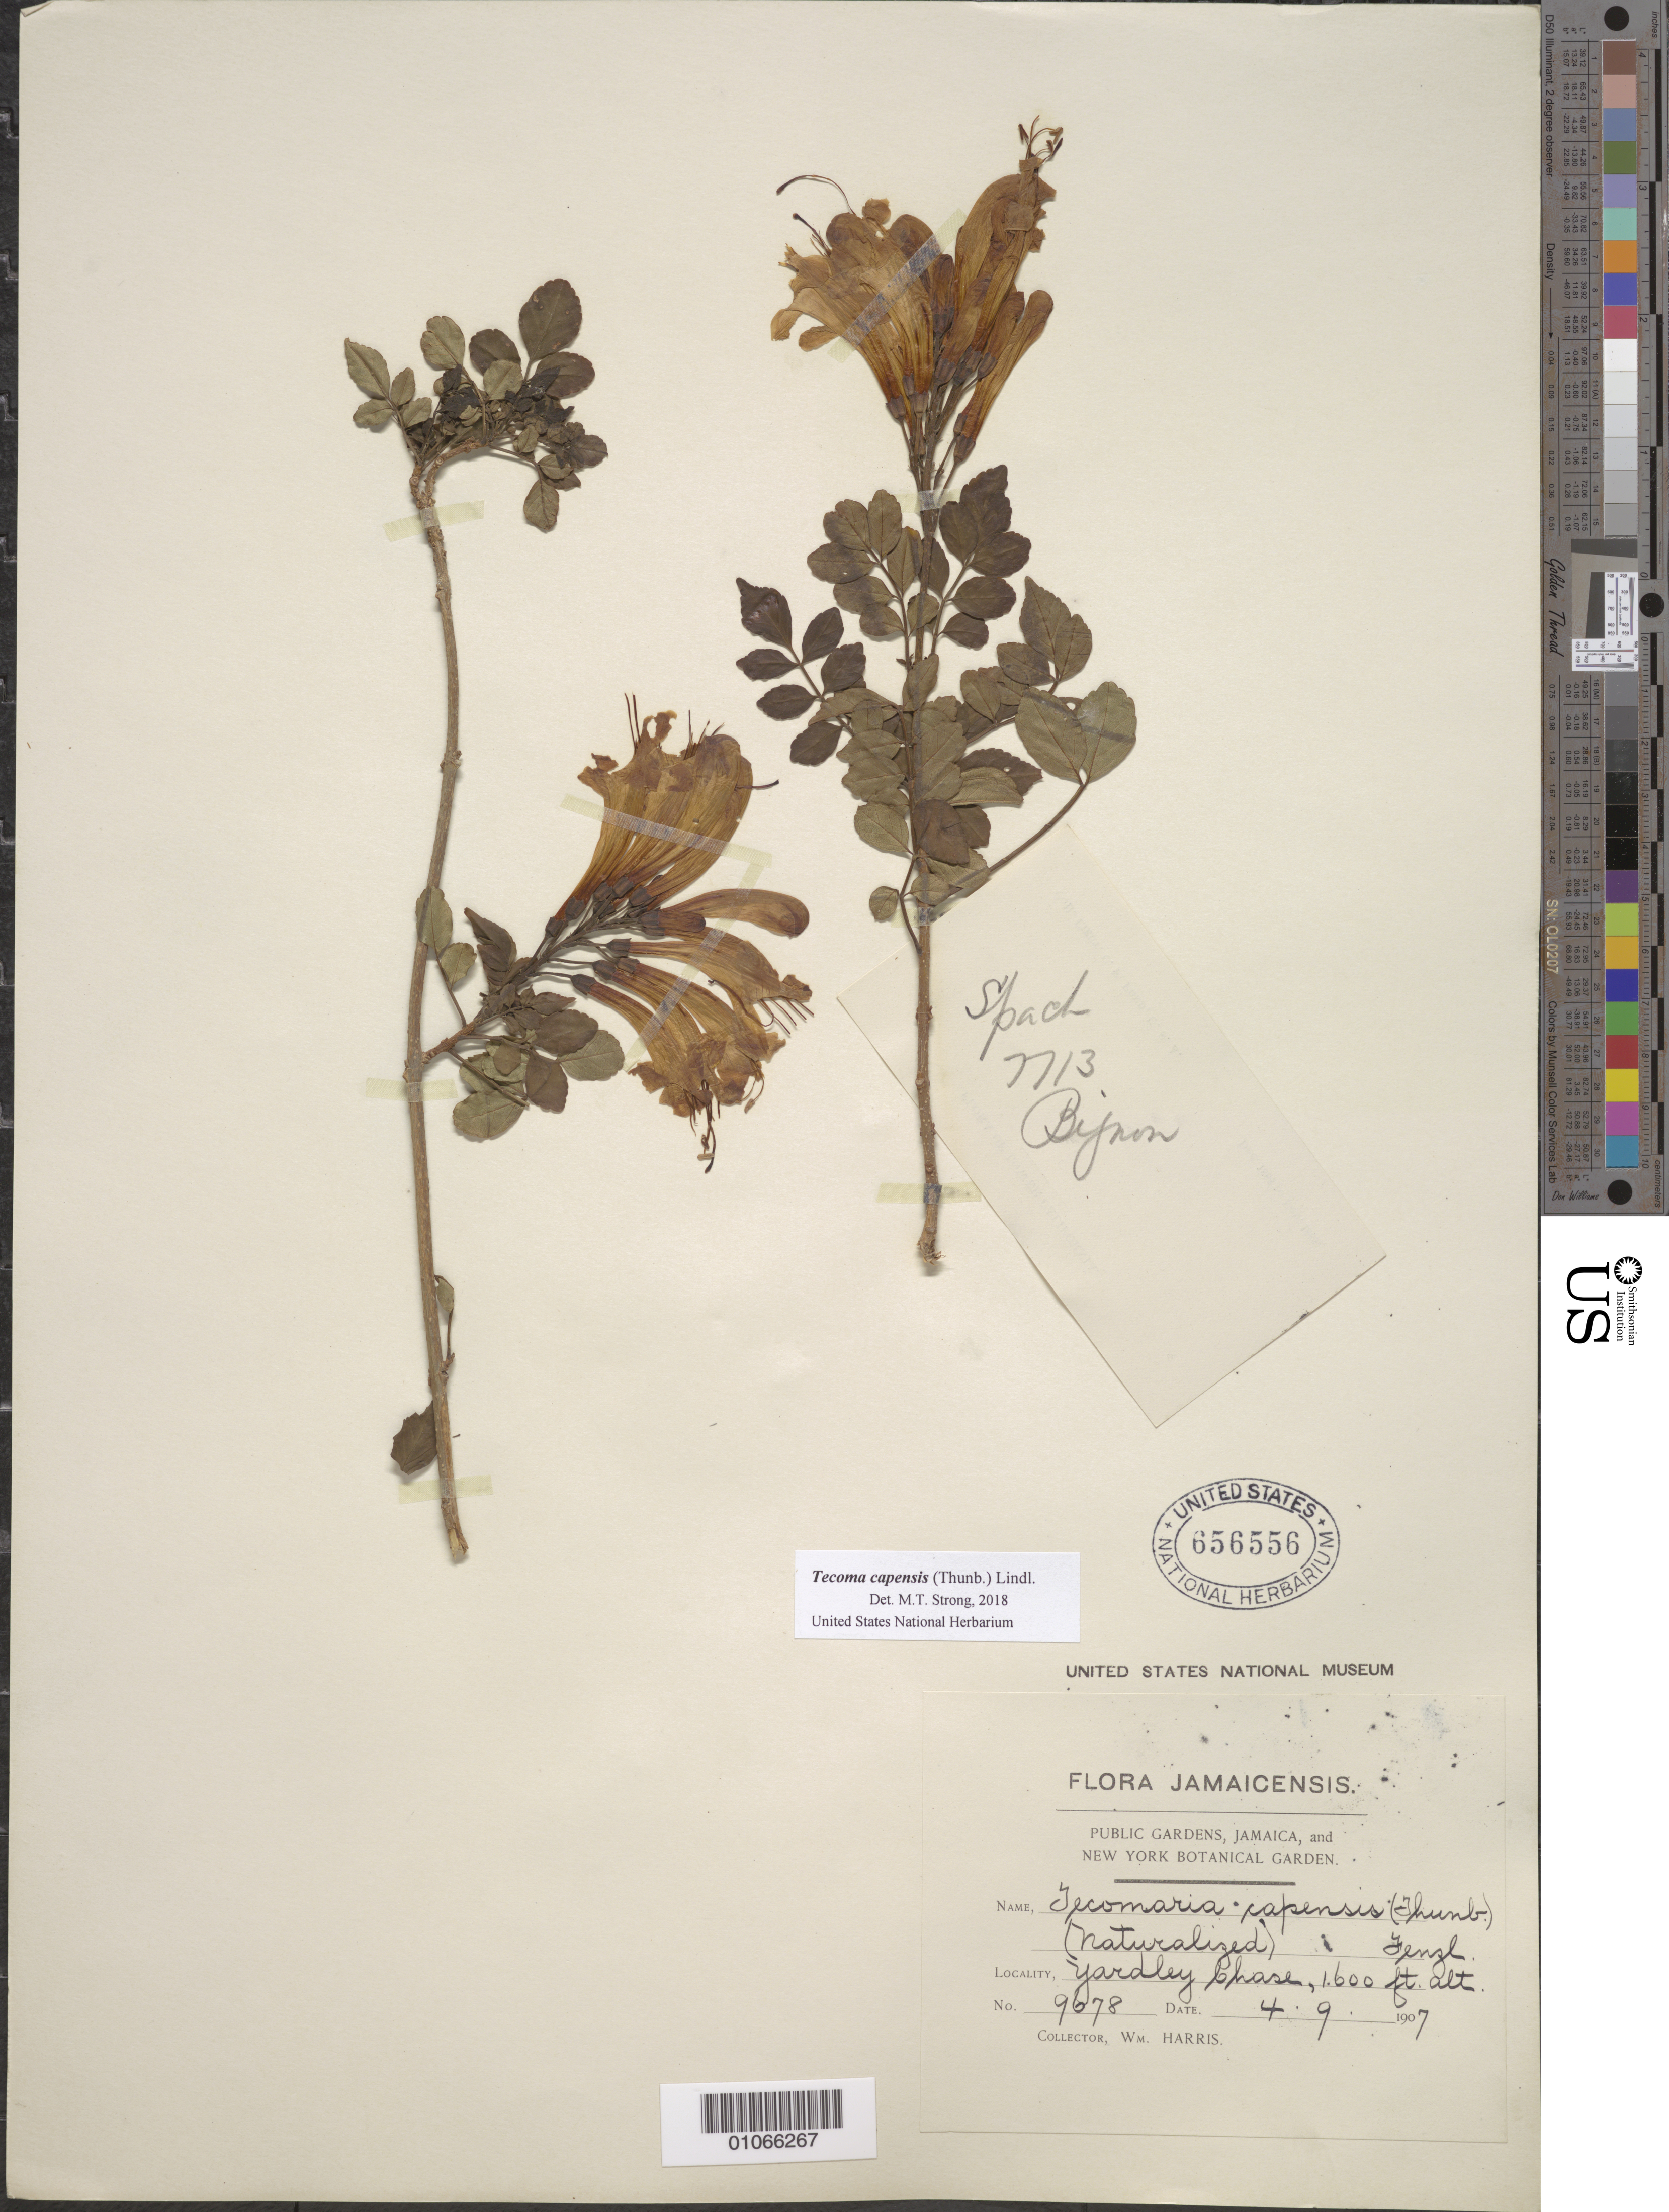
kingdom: Plantae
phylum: Tracheophyta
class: Magnoliopsida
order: Lamiales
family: Bignoniaceae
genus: Tecoma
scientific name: Tecoma capensis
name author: (Thunb.) Lindl.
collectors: W. Harris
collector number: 9678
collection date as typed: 04 Sep 1907 or 09 Apr 1907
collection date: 1907-04-09 or 1907-09-04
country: Jamaica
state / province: Saint Elizabeth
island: Jamaica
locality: Yardley Chase.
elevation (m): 488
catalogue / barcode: US 656556